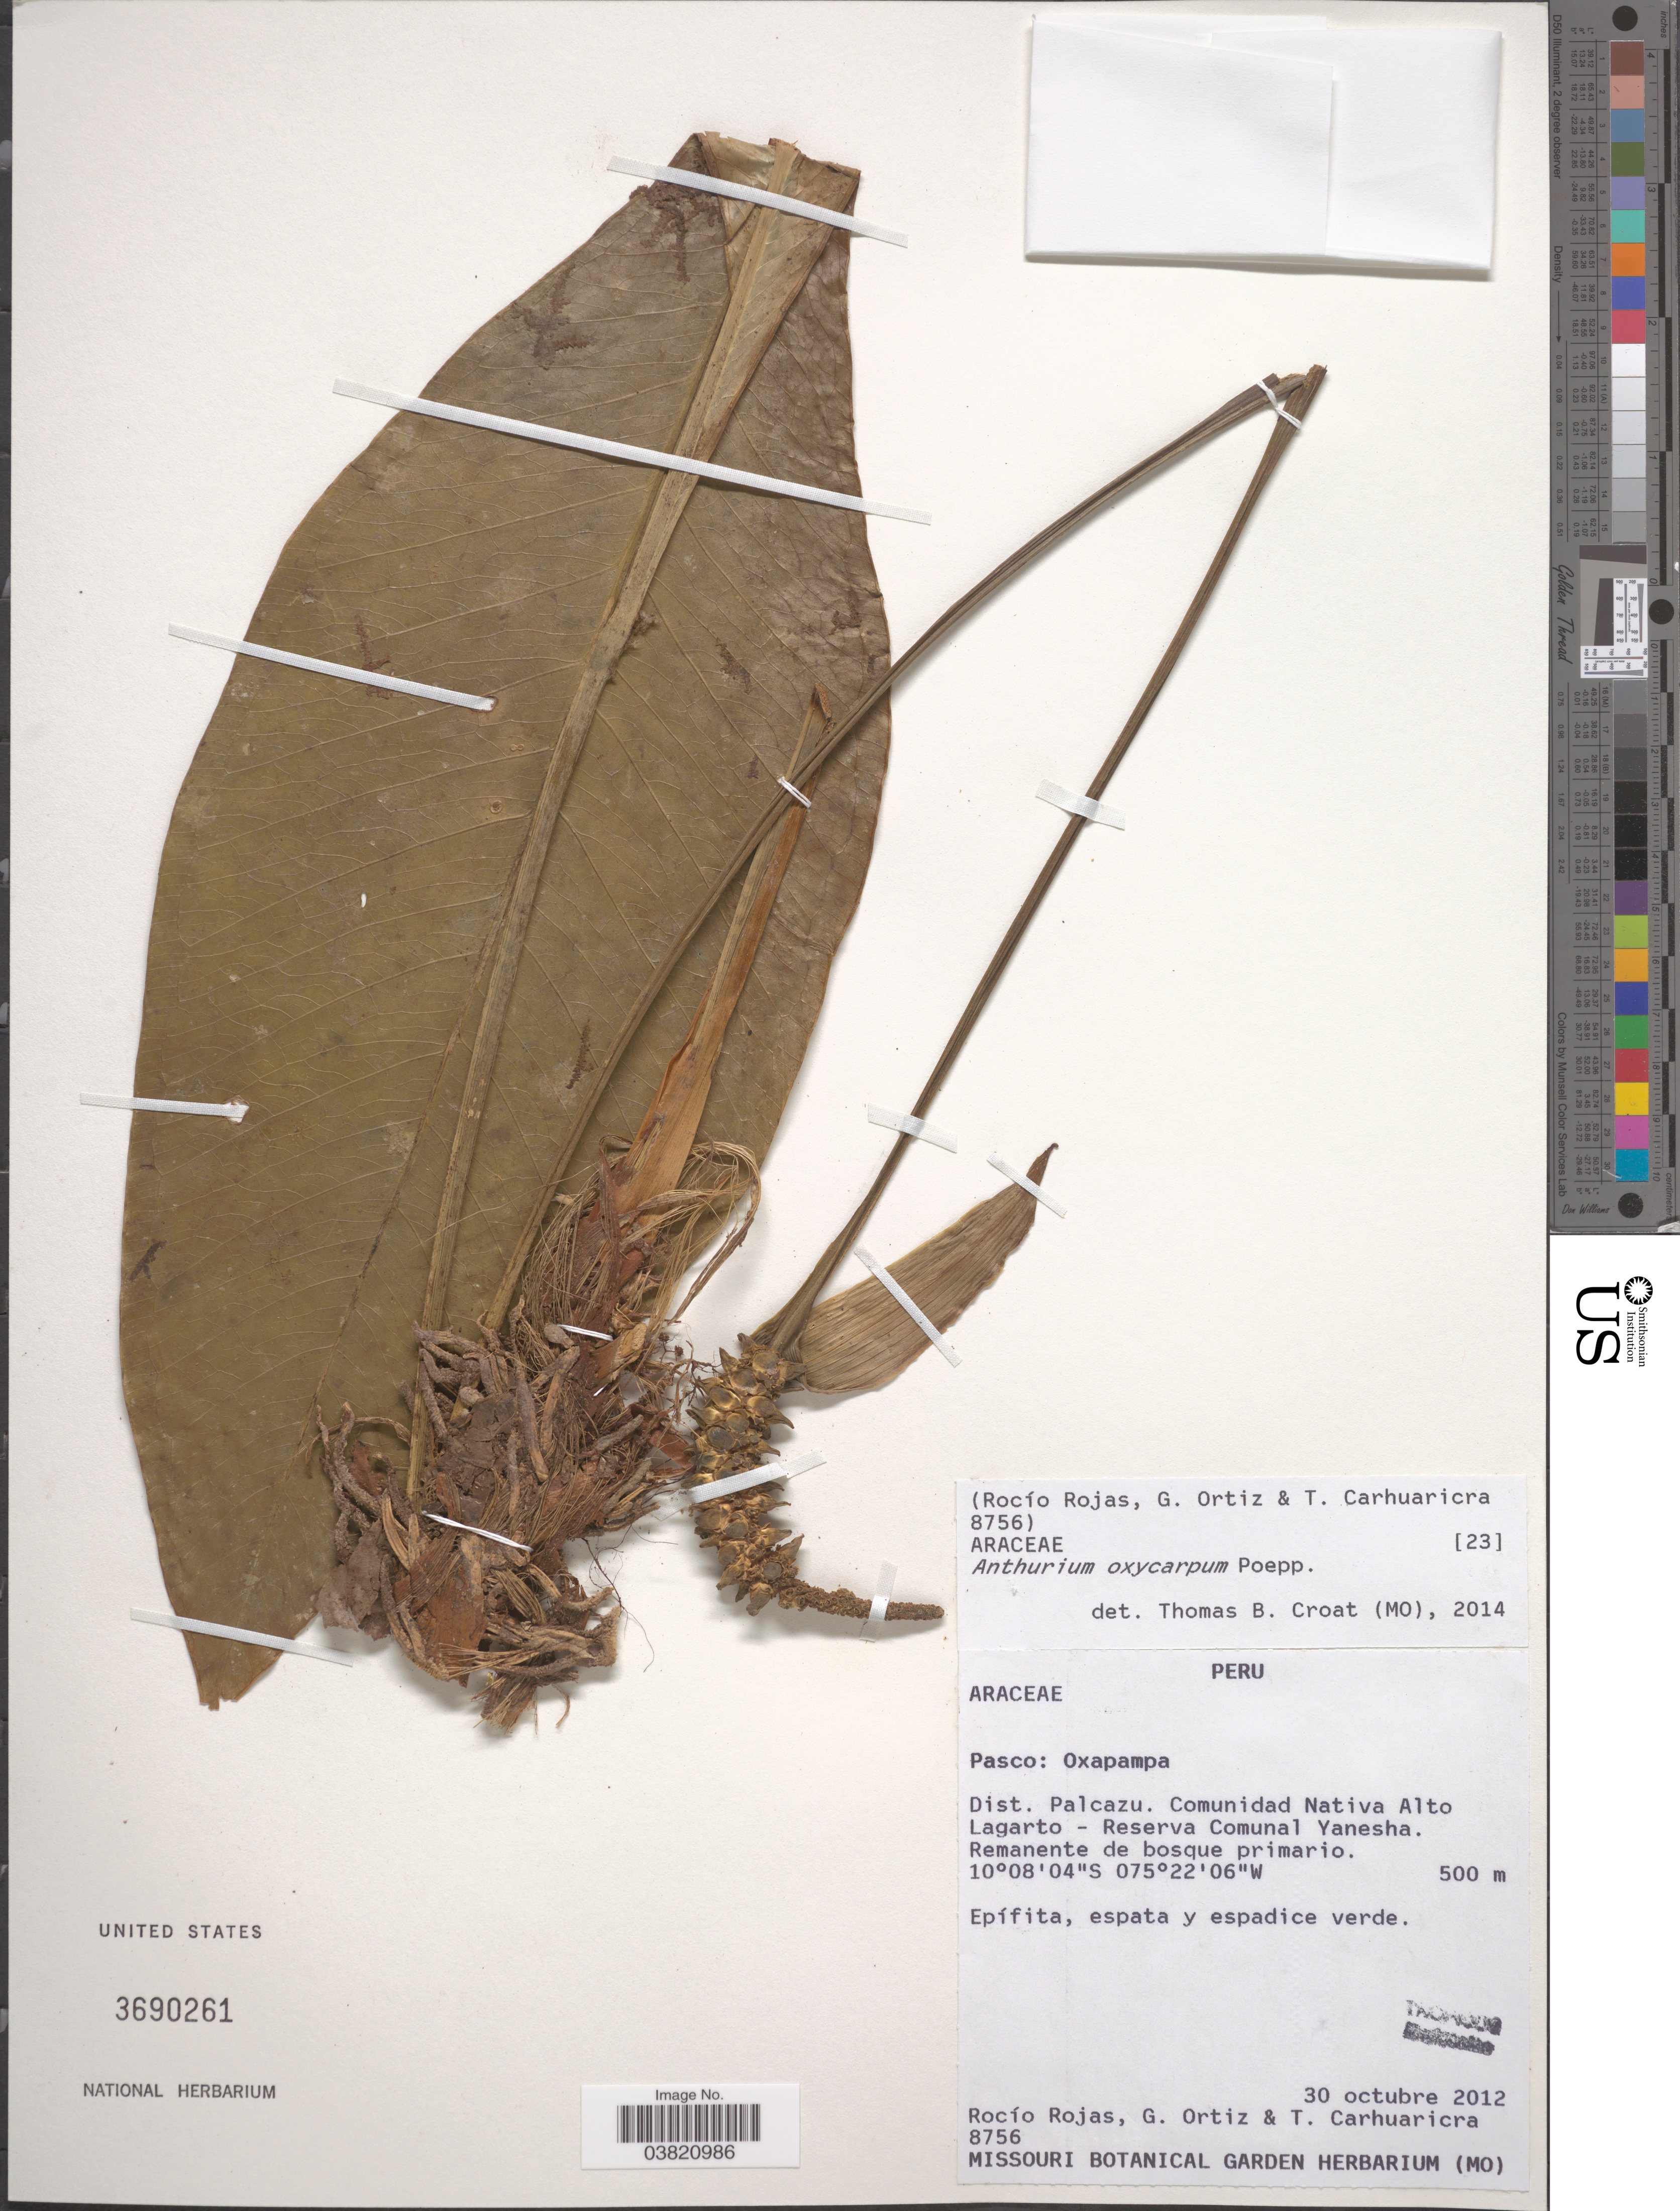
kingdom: Plantae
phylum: Tracheophyta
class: Liliopsida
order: Alismatales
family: Araceae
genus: Anthurium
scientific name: Anthurium oxycarpum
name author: Poepp.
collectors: R. Rojas, G. Ortiz & T. Carhuaricra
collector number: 8756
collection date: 2012-10-30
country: Peru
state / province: Pasco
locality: Oxapampa. Dist. Palcazu. Comunidad Nativa Alto Lagarto - Reserva Comunal Yanesha.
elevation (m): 500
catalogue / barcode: US 3690261